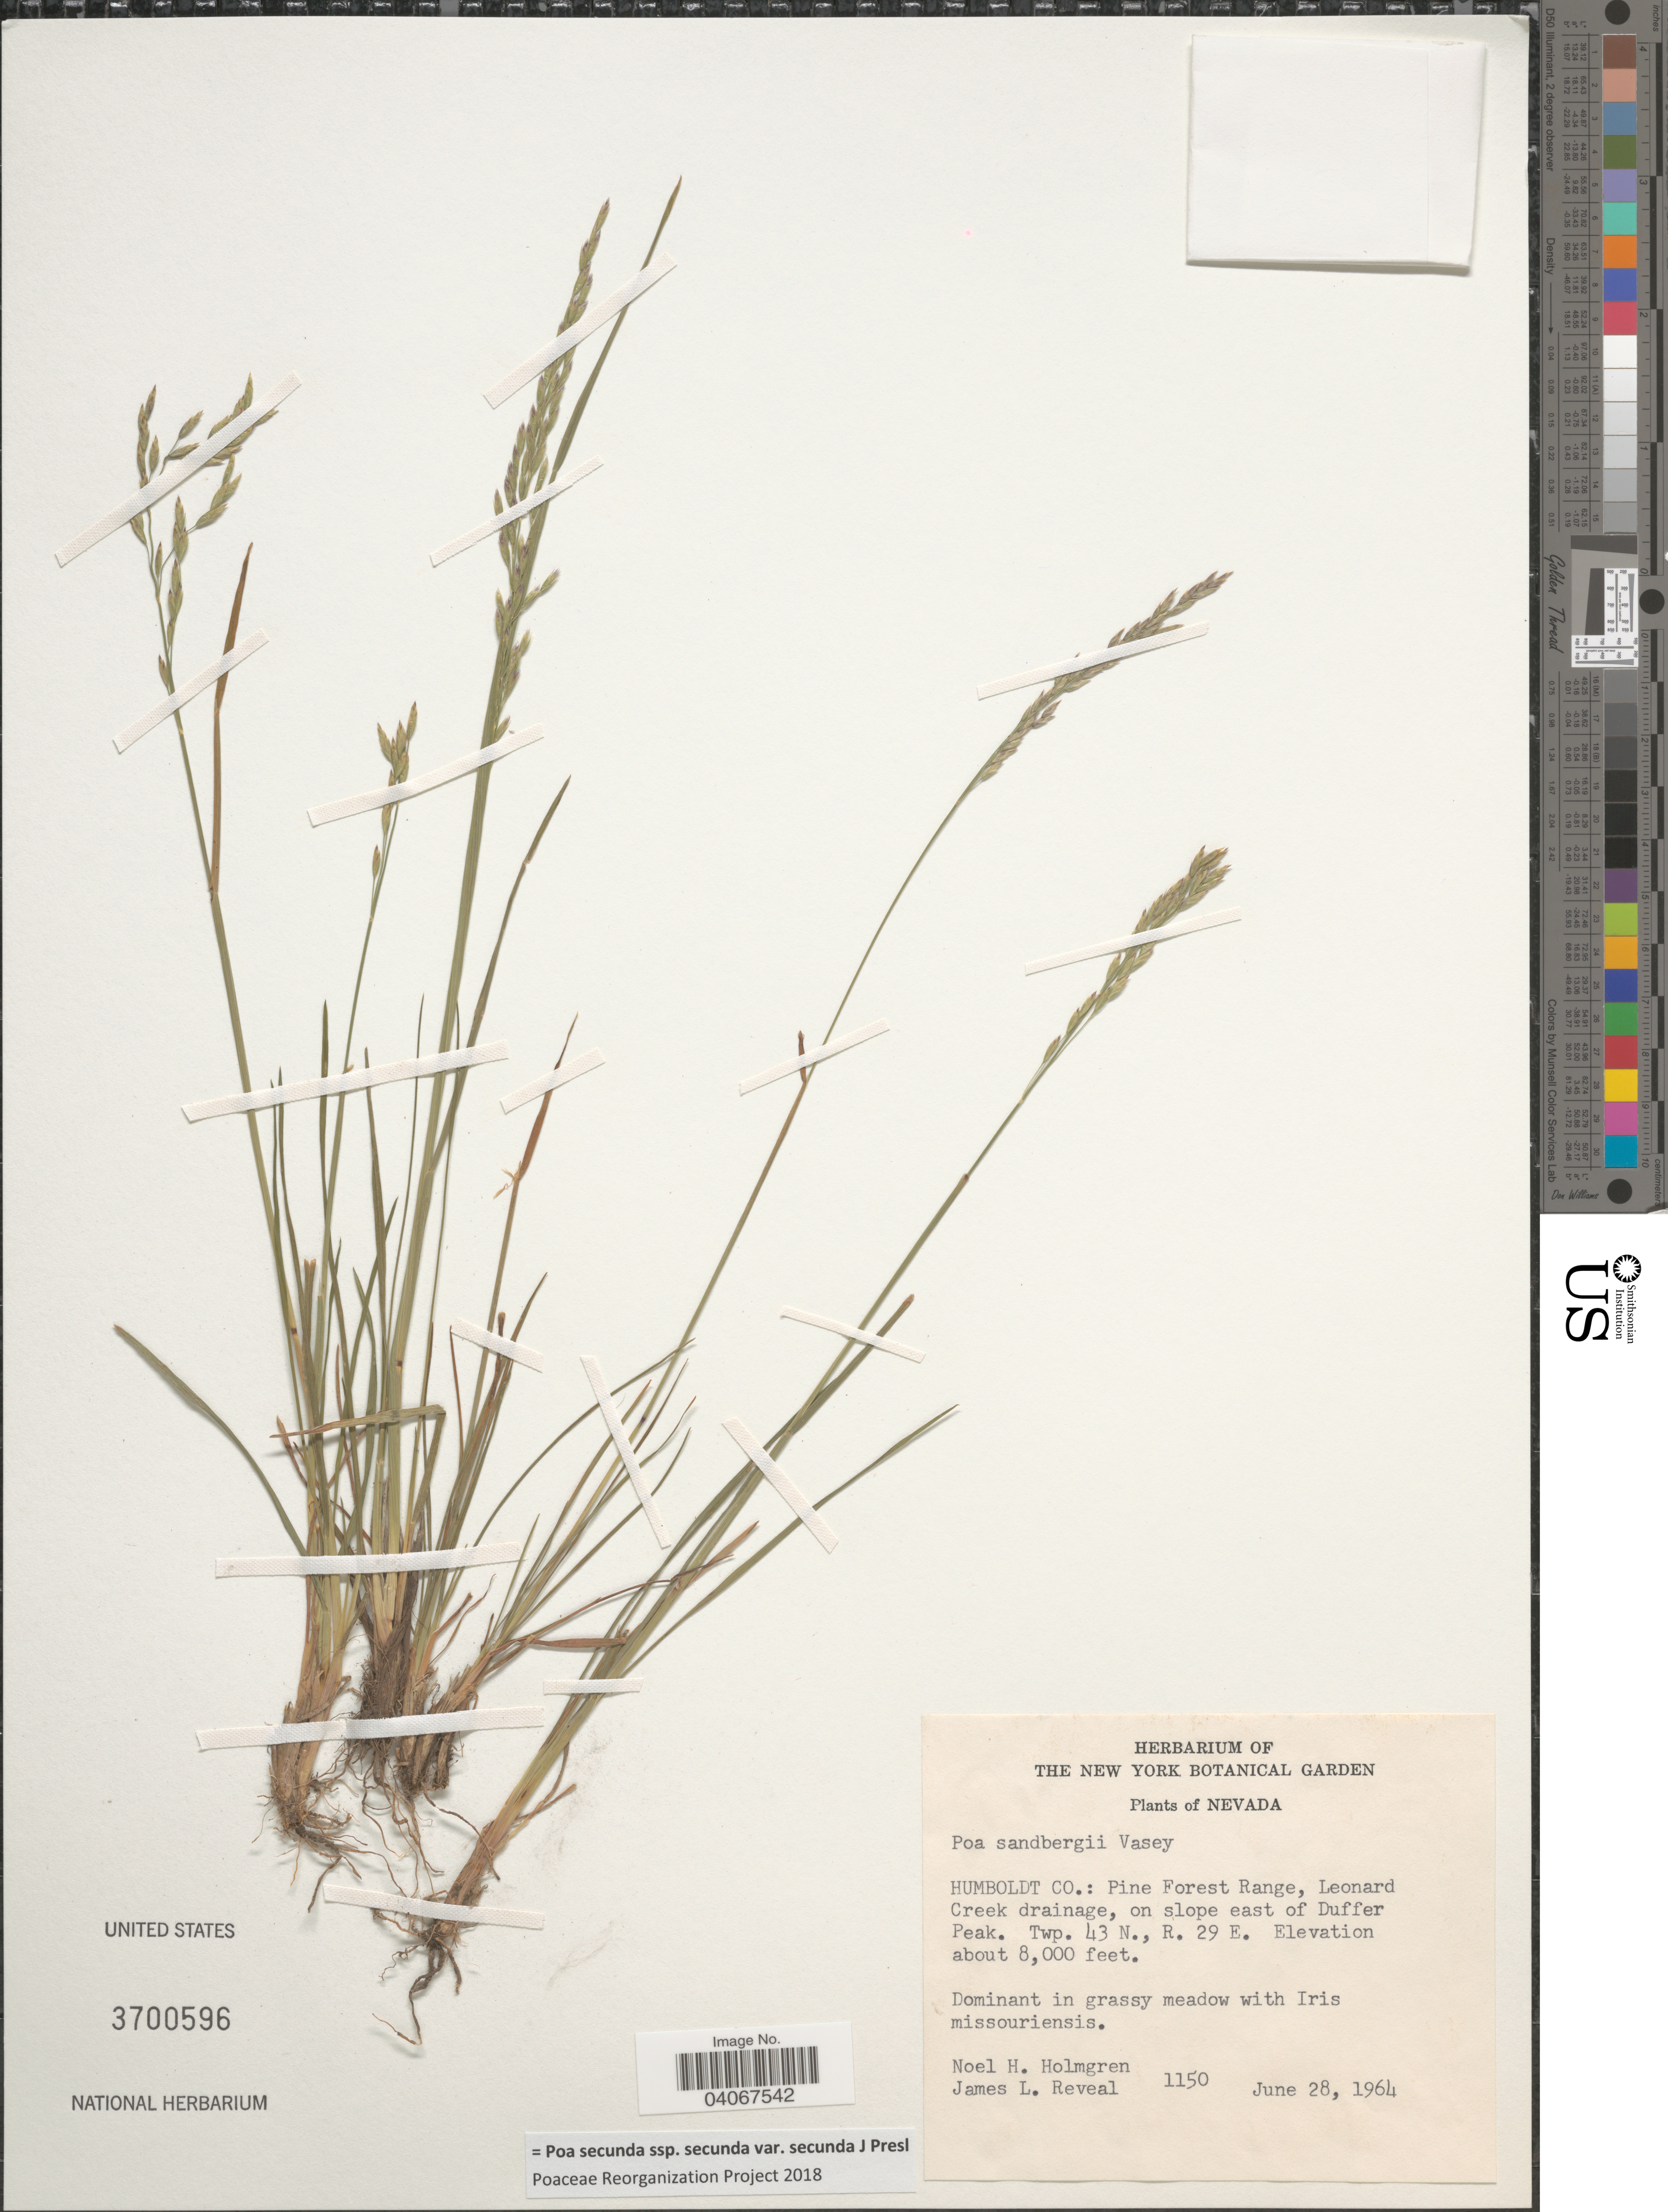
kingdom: Plantae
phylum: Tracheophyta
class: Liliopsida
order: Poales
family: Poaceae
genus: Poa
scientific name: Poa secunda subsp. secunda var. secunda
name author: J. Presl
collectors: N. H. Holmgren & J. L. Reveal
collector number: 1150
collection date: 1964-06-28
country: United States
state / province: Nevada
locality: Humboldt Co.: Pine Forest Range, Leonard Creek drainage, on slope east of Duffer Peak. Twp. 43 N., R. 29 E.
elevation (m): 2438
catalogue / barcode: US 3700596